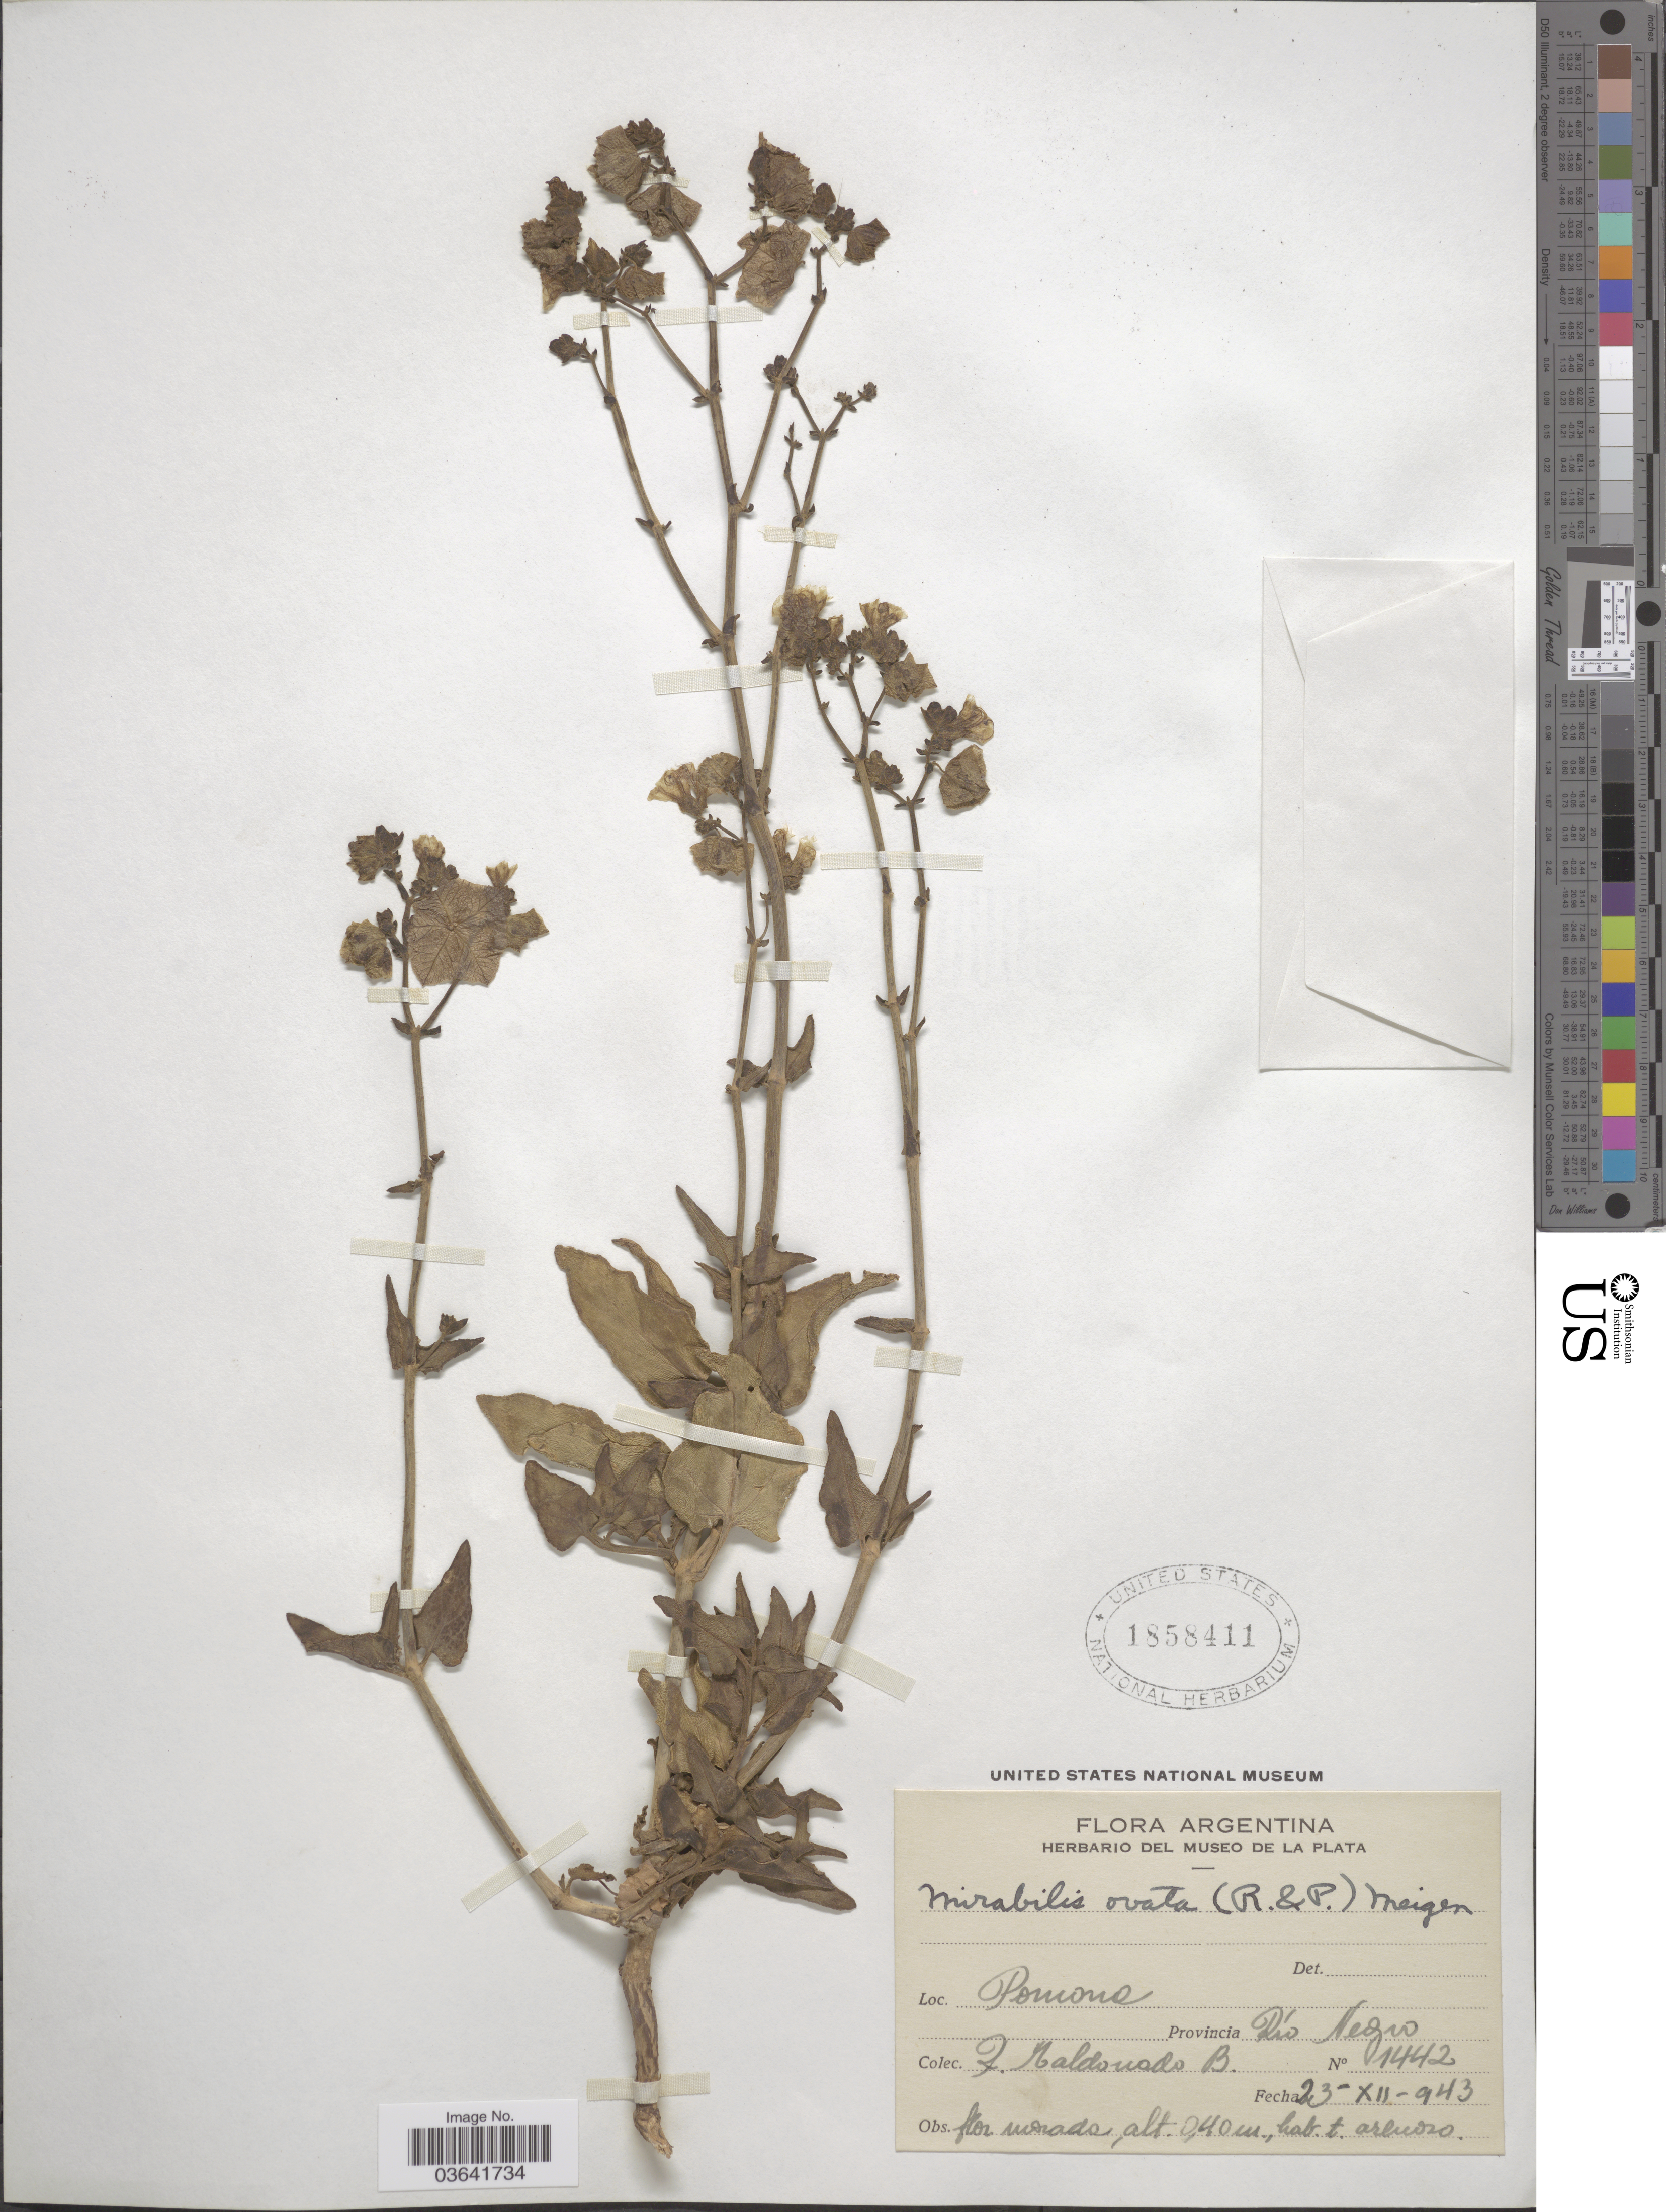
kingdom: Plantae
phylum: Tracheophyta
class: Magnoliopsida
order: Caryophyllales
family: Nyctaginaceae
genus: Mirabilis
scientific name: Mirabilis ovata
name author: (Ruiz & Pav.) Meigen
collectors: D. Maldonado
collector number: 1442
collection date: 1943-12-23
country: Argentina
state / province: Rio Negro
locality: Pomona.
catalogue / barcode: US 1858411